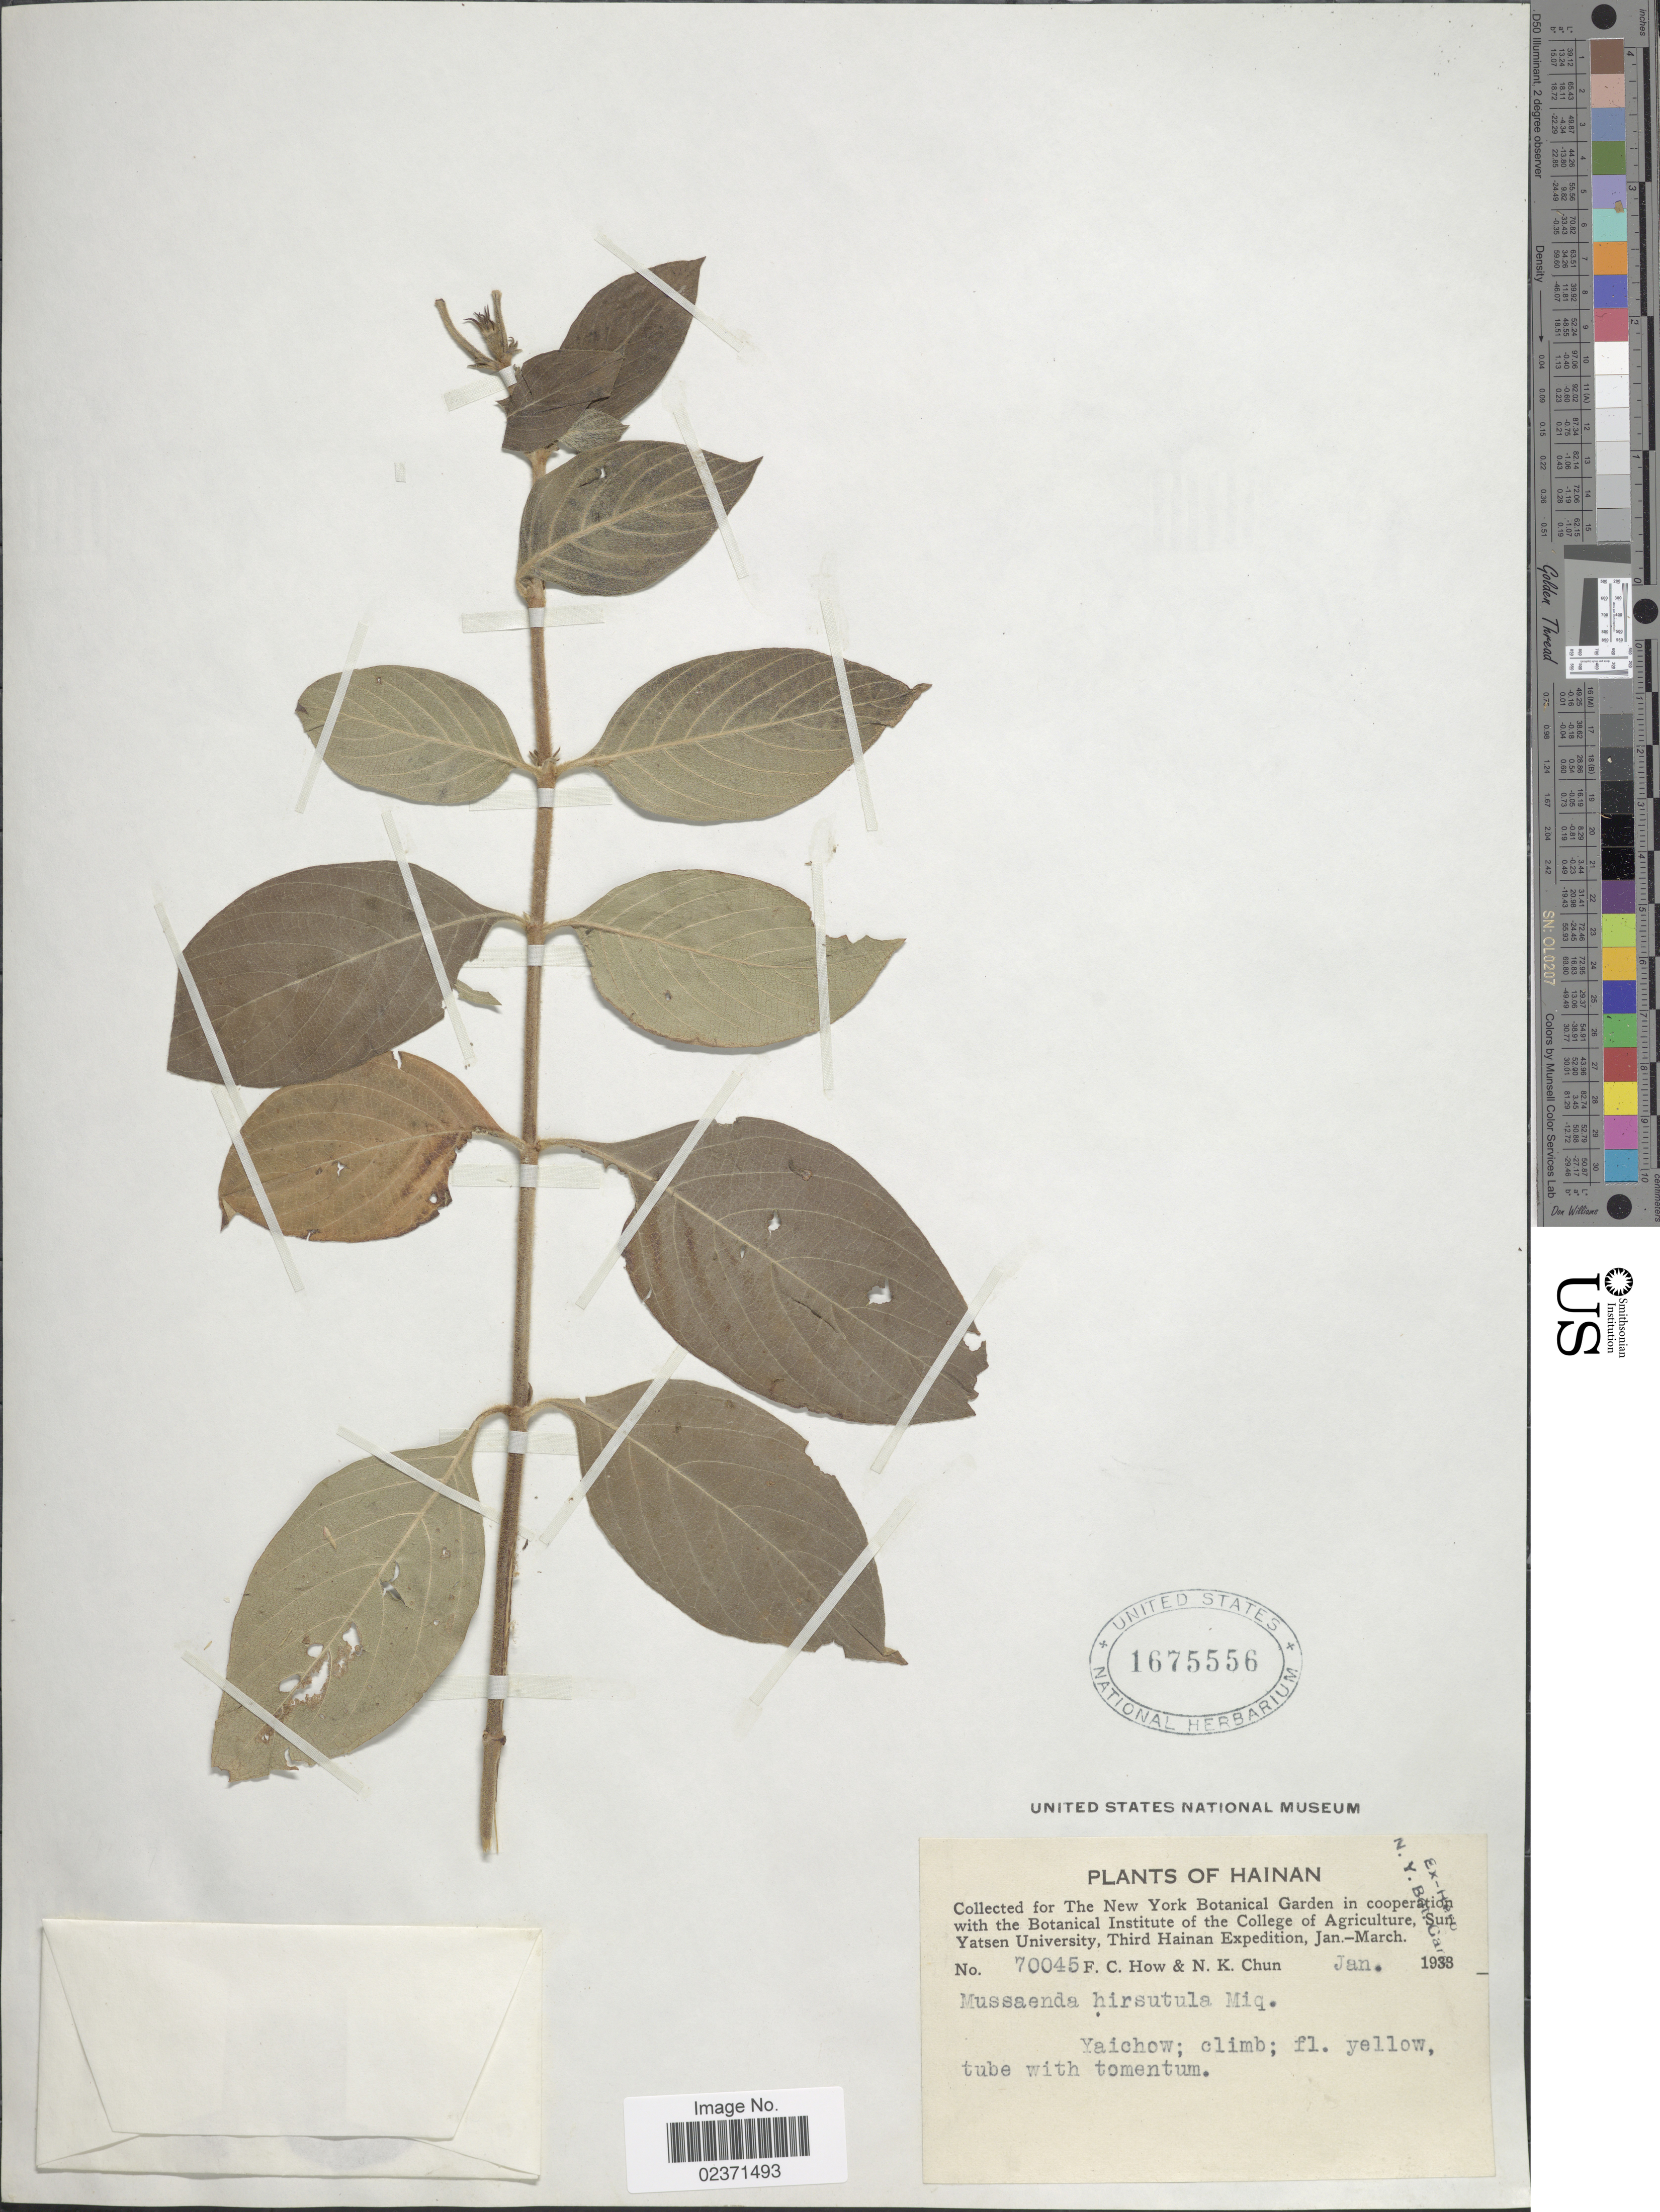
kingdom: Plantae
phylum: Tracheophyta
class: Magnoliopsida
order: Gentianales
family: Rubiaceae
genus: Mussaenda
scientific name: Mussaenda hirsutula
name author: Miq.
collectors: F. C. How & N. K. Chun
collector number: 70045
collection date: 1933-01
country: China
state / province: Hainan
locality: Yaichow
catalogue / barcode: US 1675556